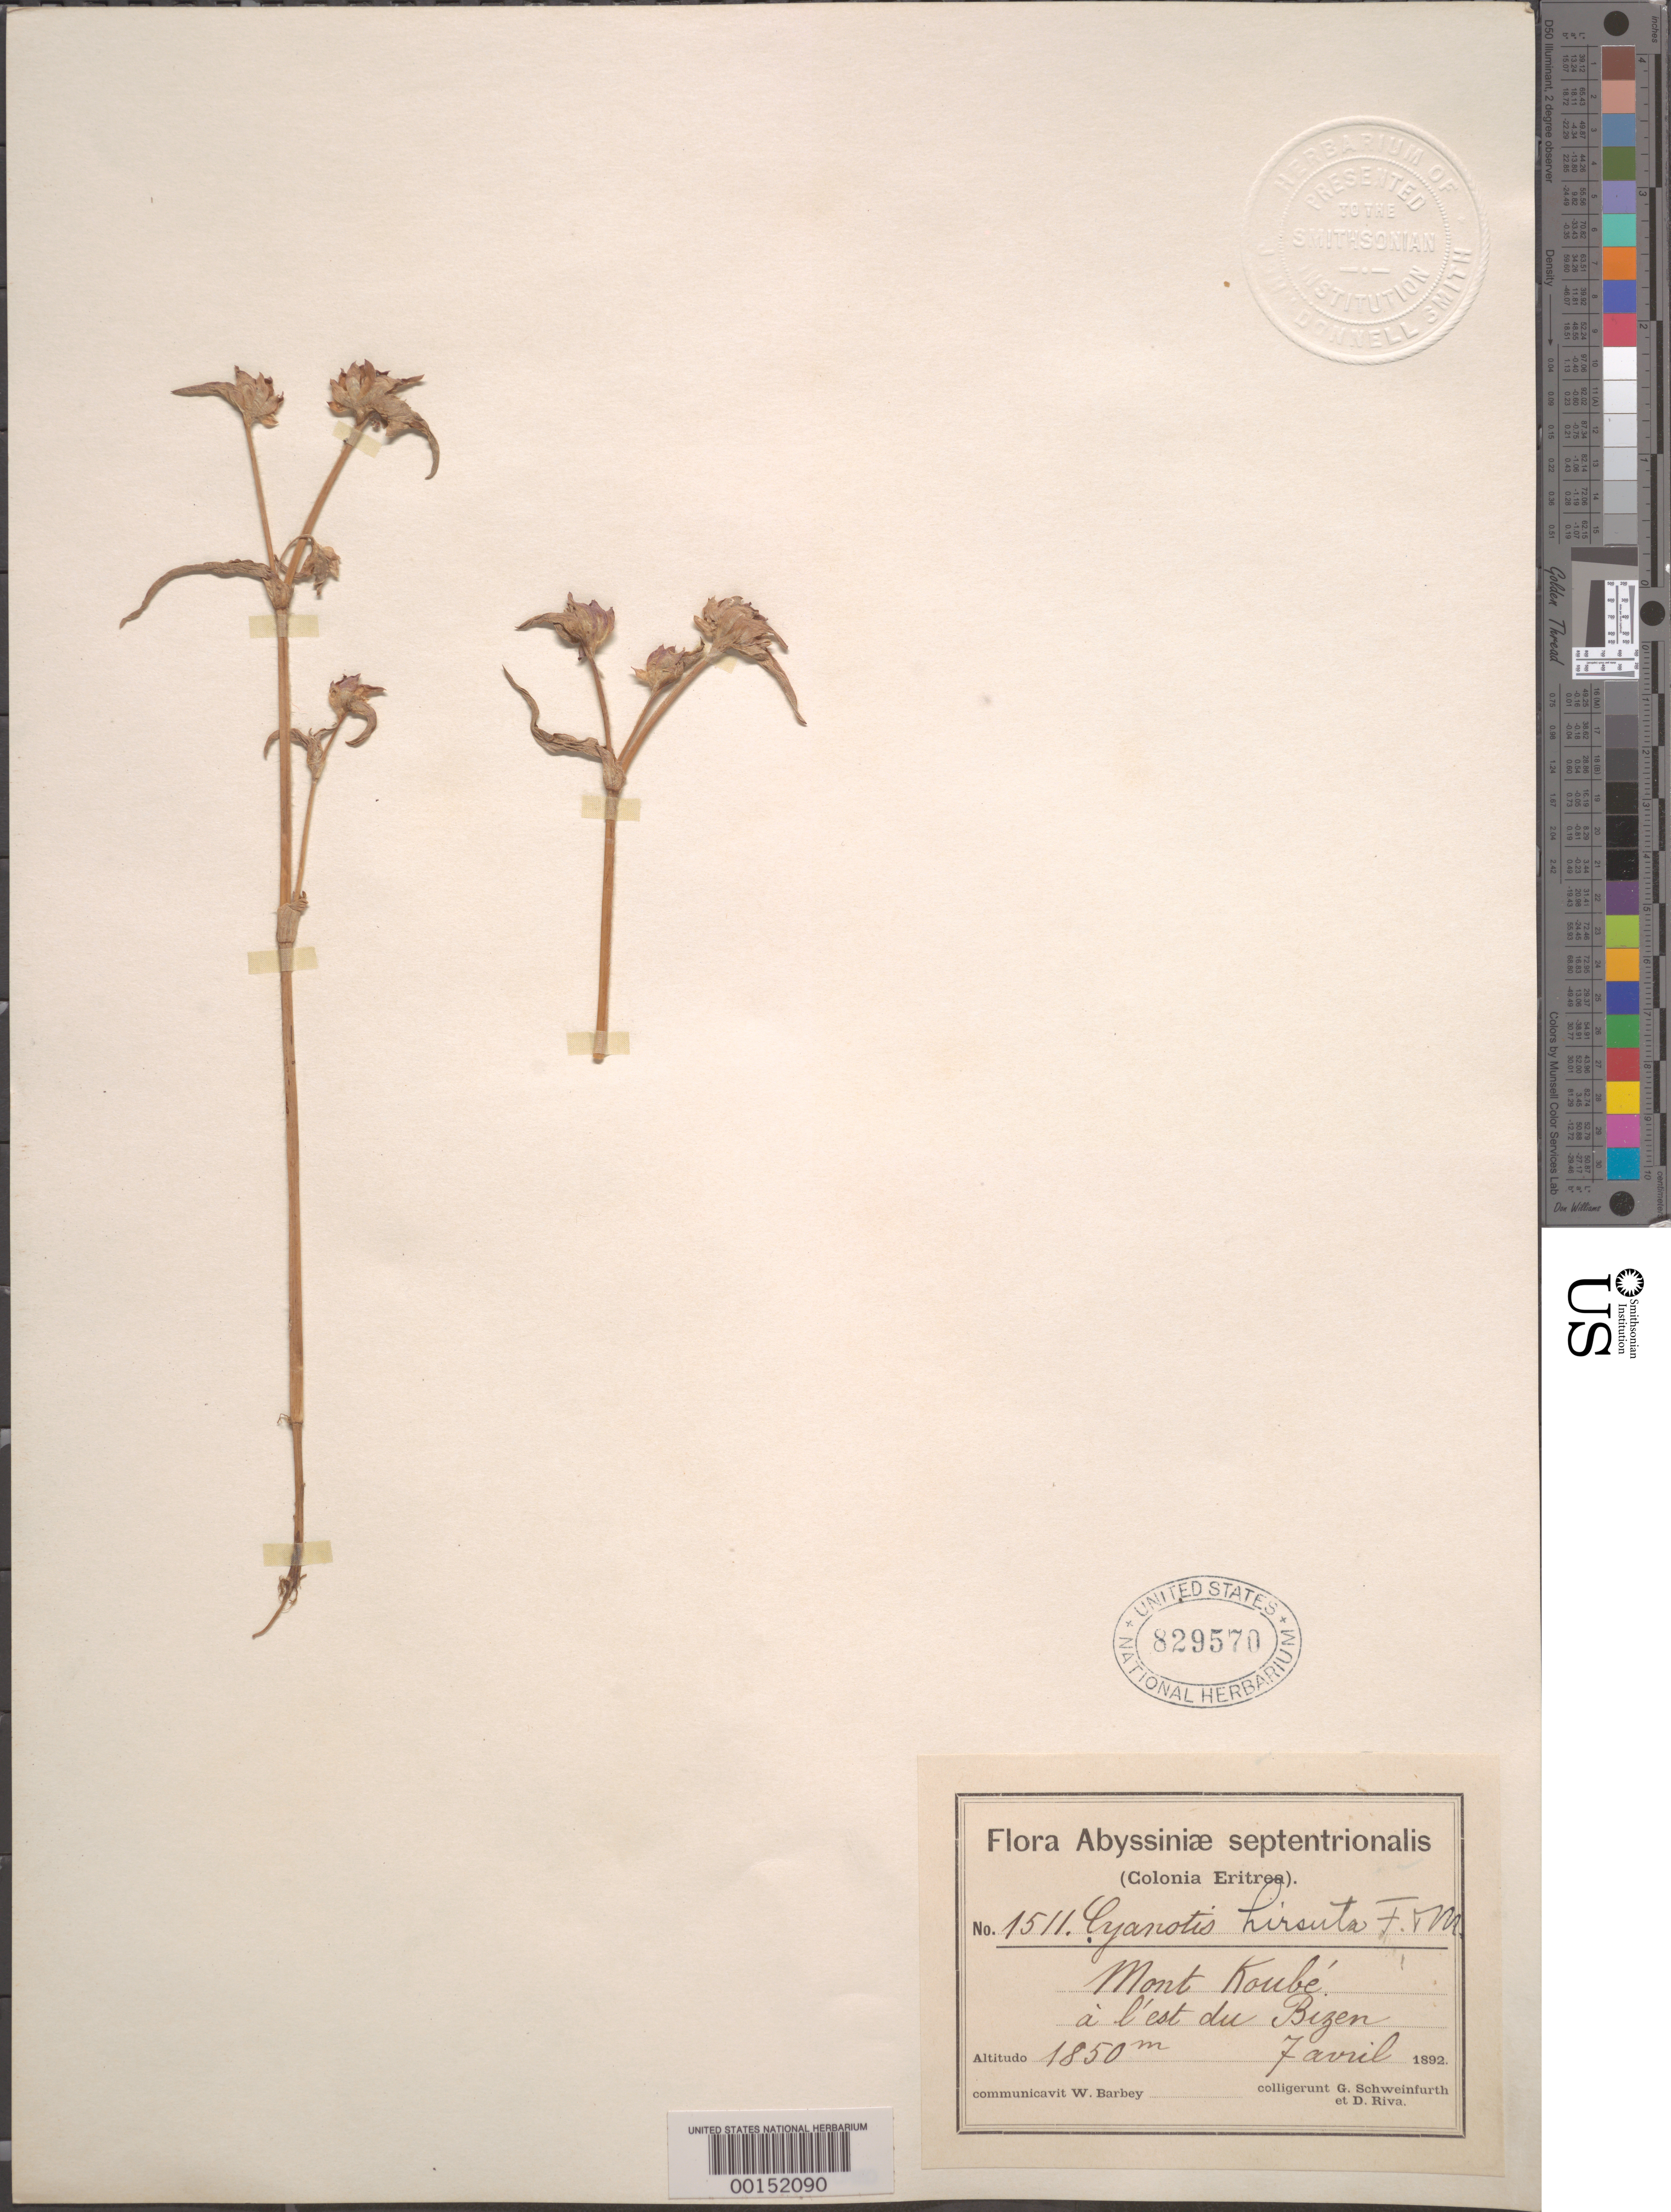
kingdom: Plantae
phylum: Tracheophyta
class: Liliopsida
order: Commelinales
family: Commelinaceae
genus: Cyanotis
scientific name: Cyanotis barbata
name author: D. Don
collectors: G. A. Schweinfurth & D. Riva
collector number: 1511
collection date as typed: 07 Apr 1892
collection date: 1892-04-07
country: Eritrea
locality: Mount koube, w of bizen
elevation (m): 1850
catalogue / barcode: US 829570